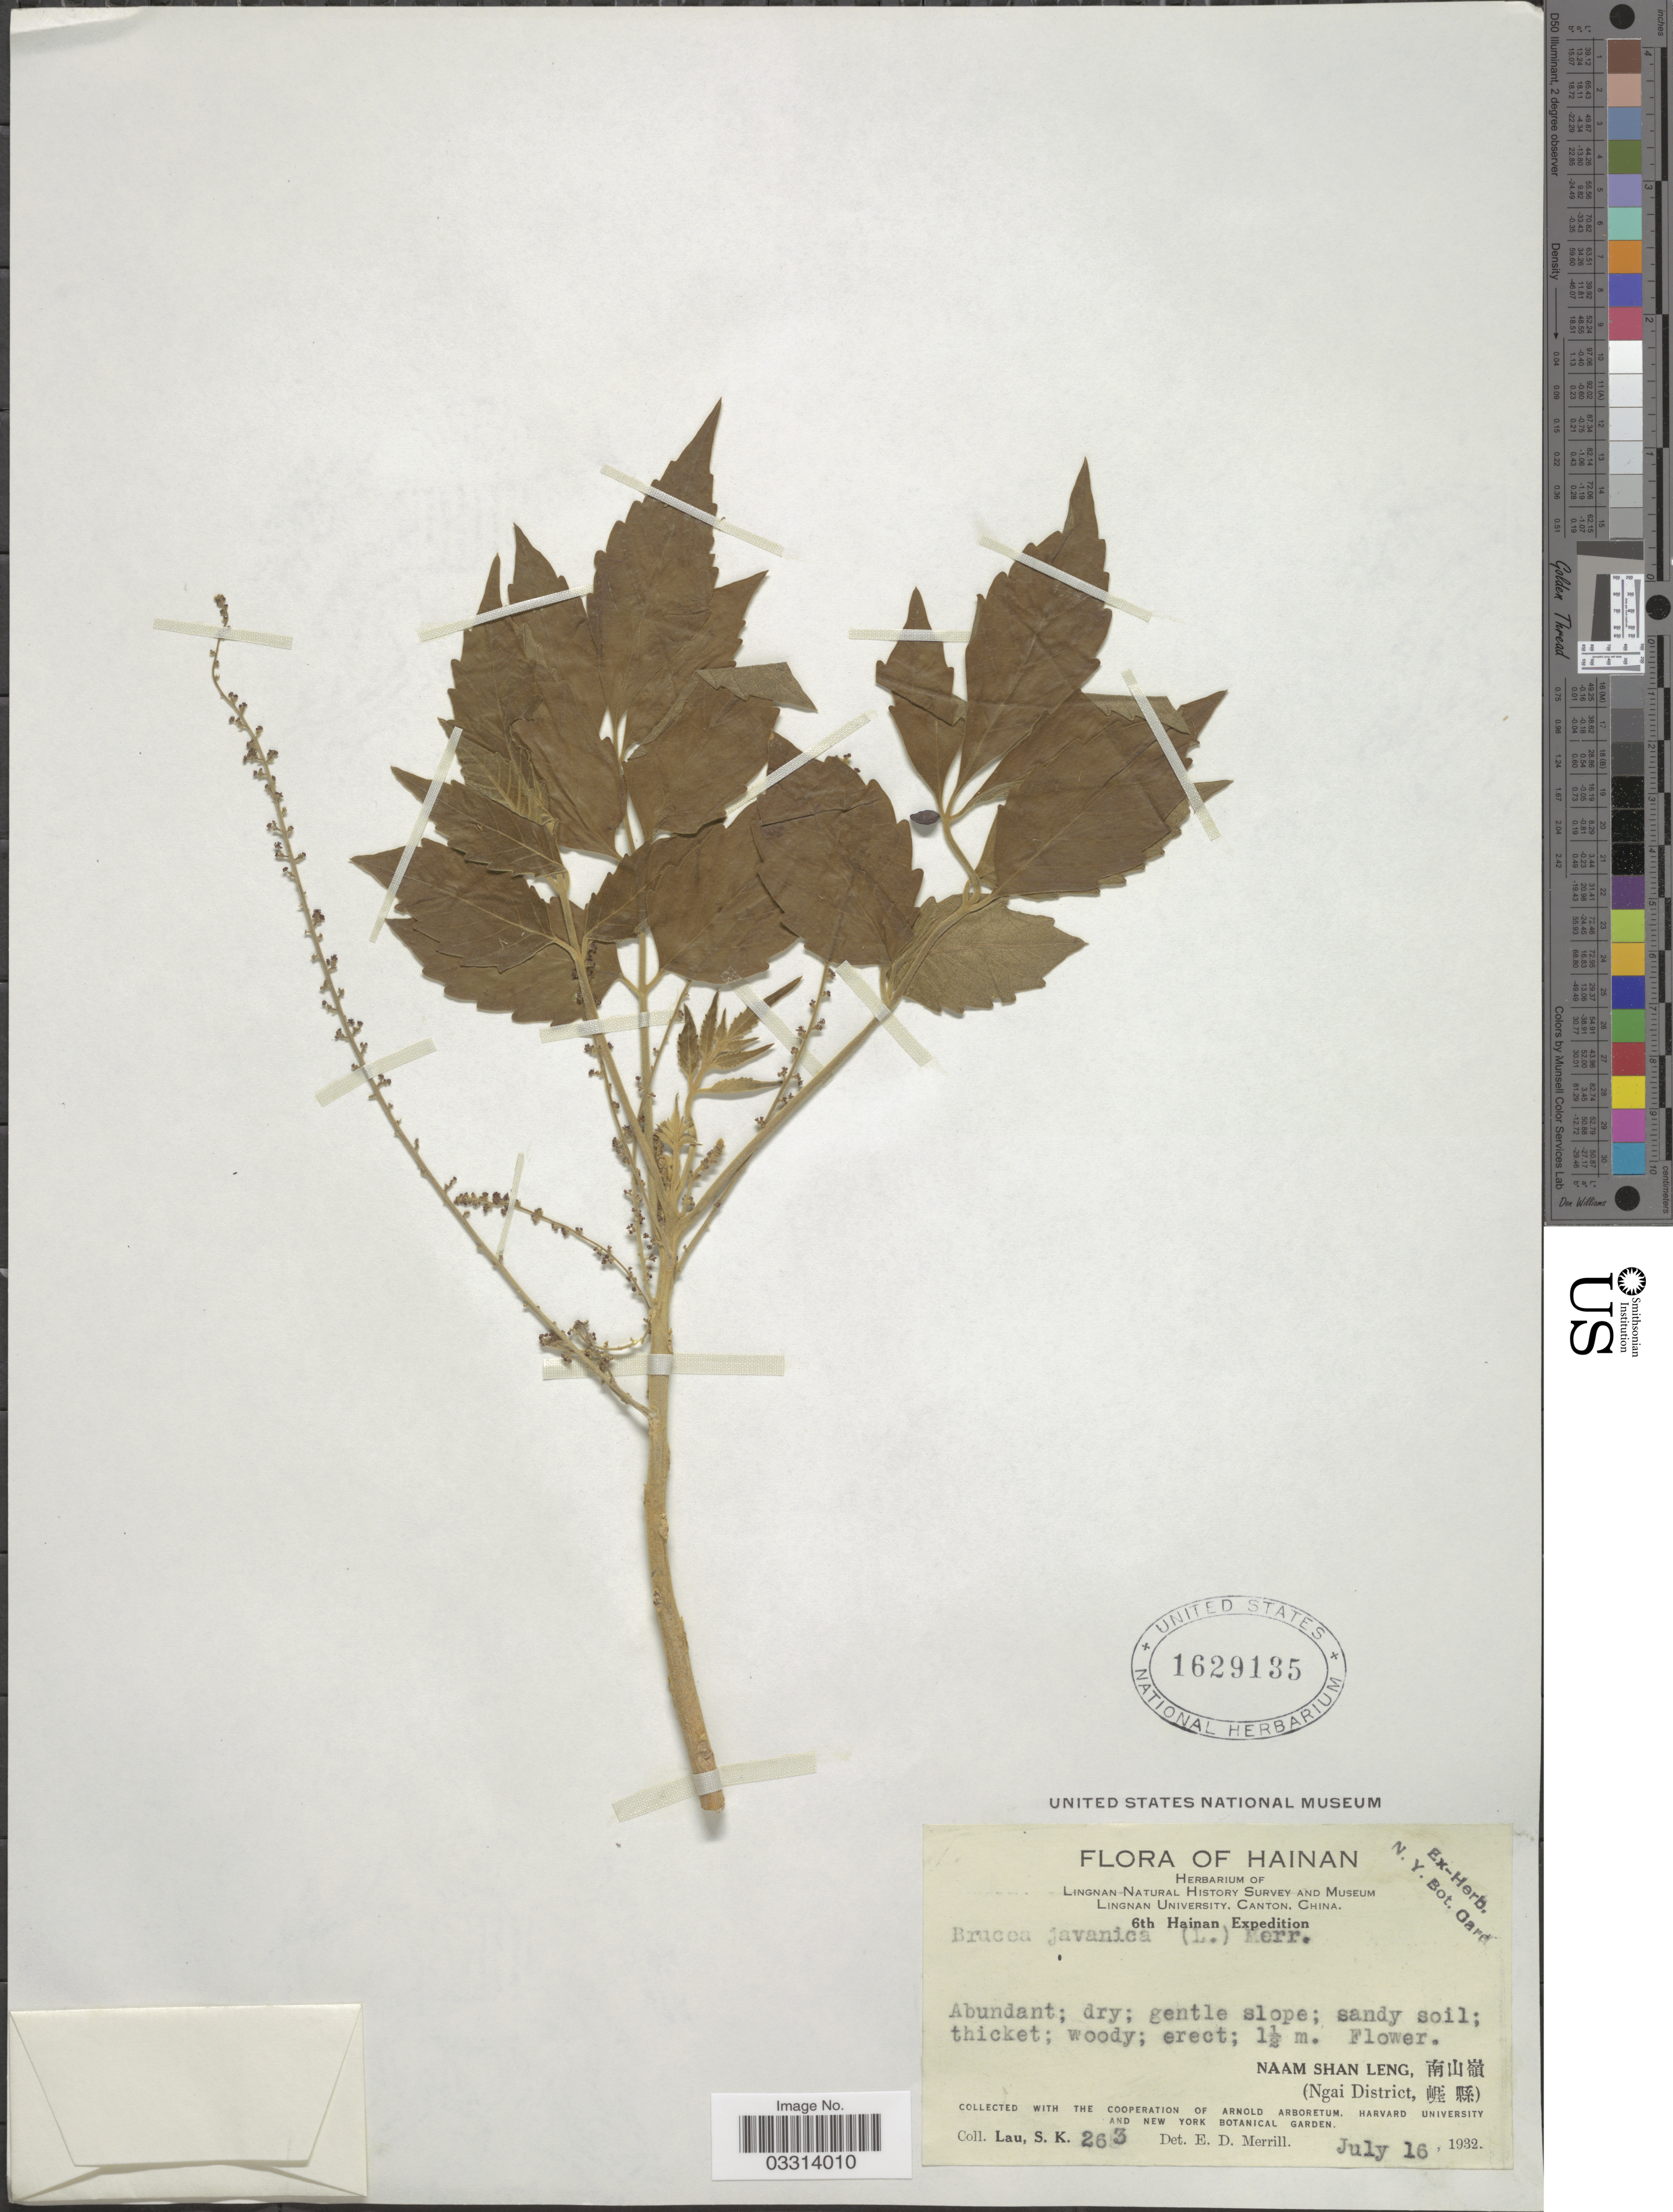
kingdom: Plantae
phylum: Tracheophyta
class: Magnoliopsida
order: Sapindales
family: Simaroubaceae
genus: Brucea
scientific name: Brucea javanica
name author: (L.) Merr.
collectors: S. K. Lau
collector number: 263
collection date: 1932-07-16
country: China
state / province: Hainan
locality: Naam Shan Leng. (Ngai District).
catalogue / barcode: US 1629135